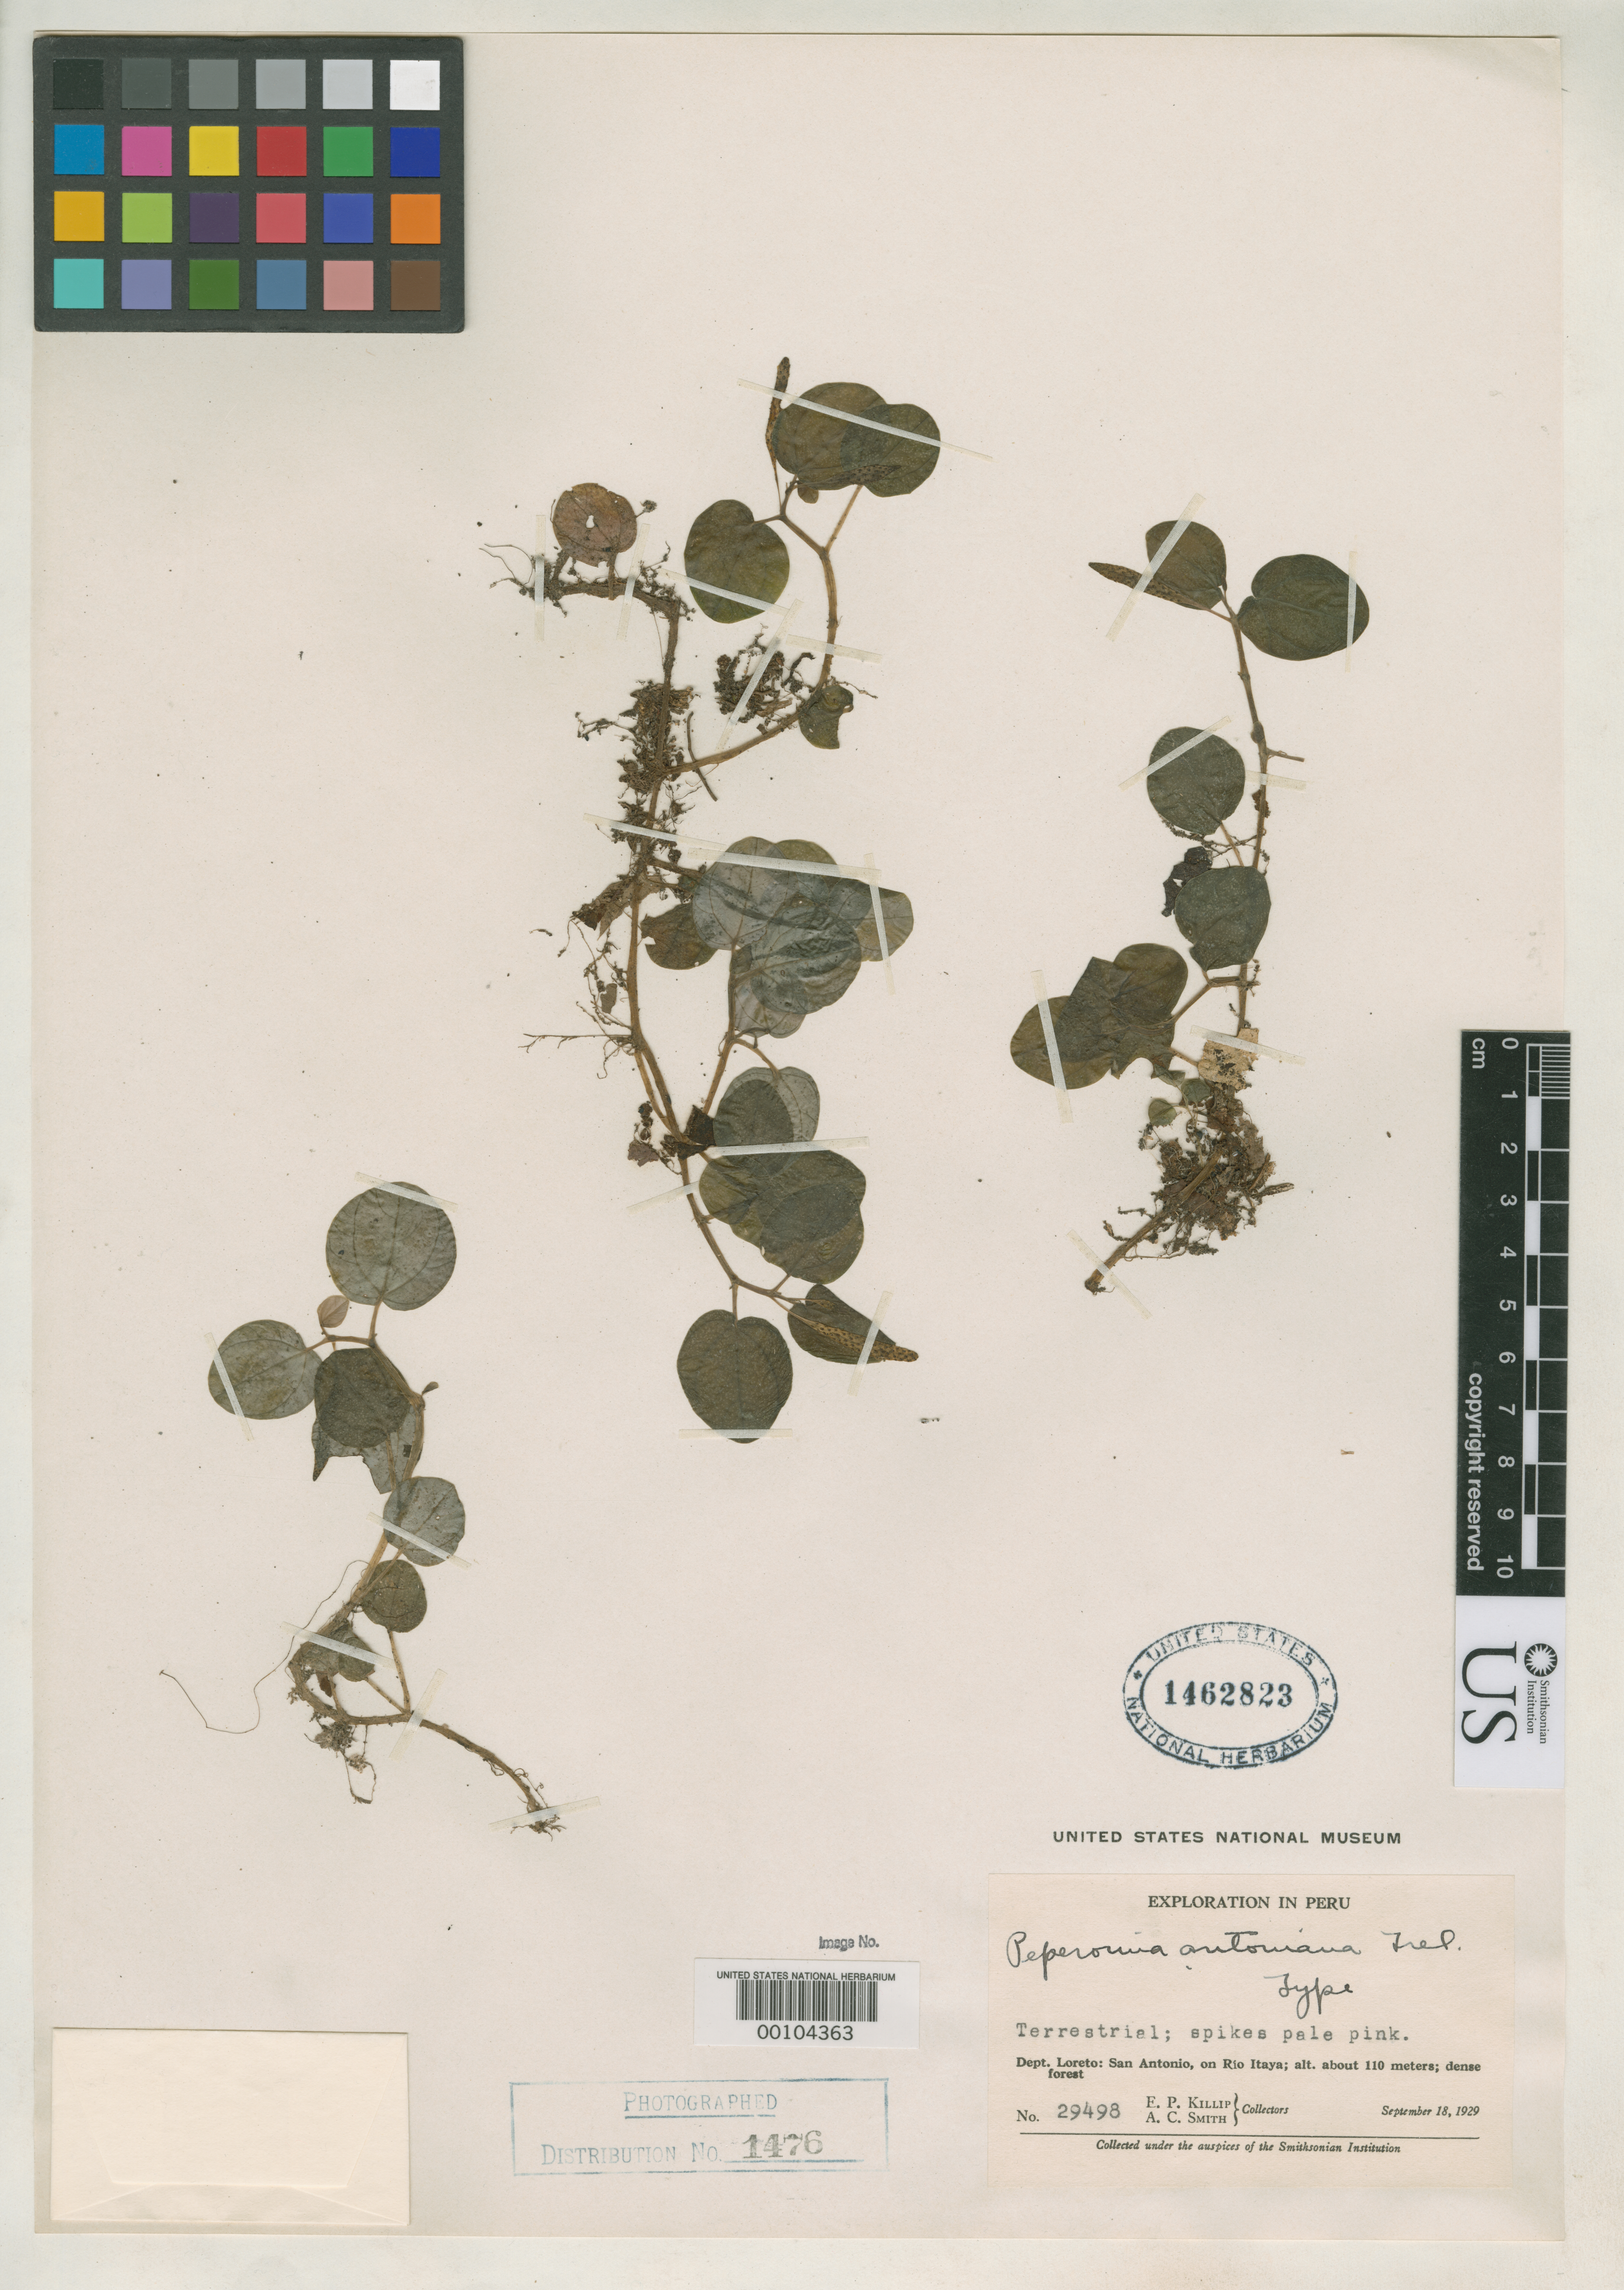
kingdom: Plantae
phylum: Tracheophyta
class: Magnoliopsida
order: Piperales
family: Piperaceae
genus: Peperomia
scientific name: Peperomia antoniana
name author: Trel.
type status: Holotype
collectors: E. P. Killip & A. C. Smith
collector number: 29498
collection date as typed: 18 Sep 1929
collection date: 1929-09-18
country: Peru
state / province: Loreto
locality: San Antonio, Rio Itaya.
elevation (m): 110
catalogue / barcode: US 1462823